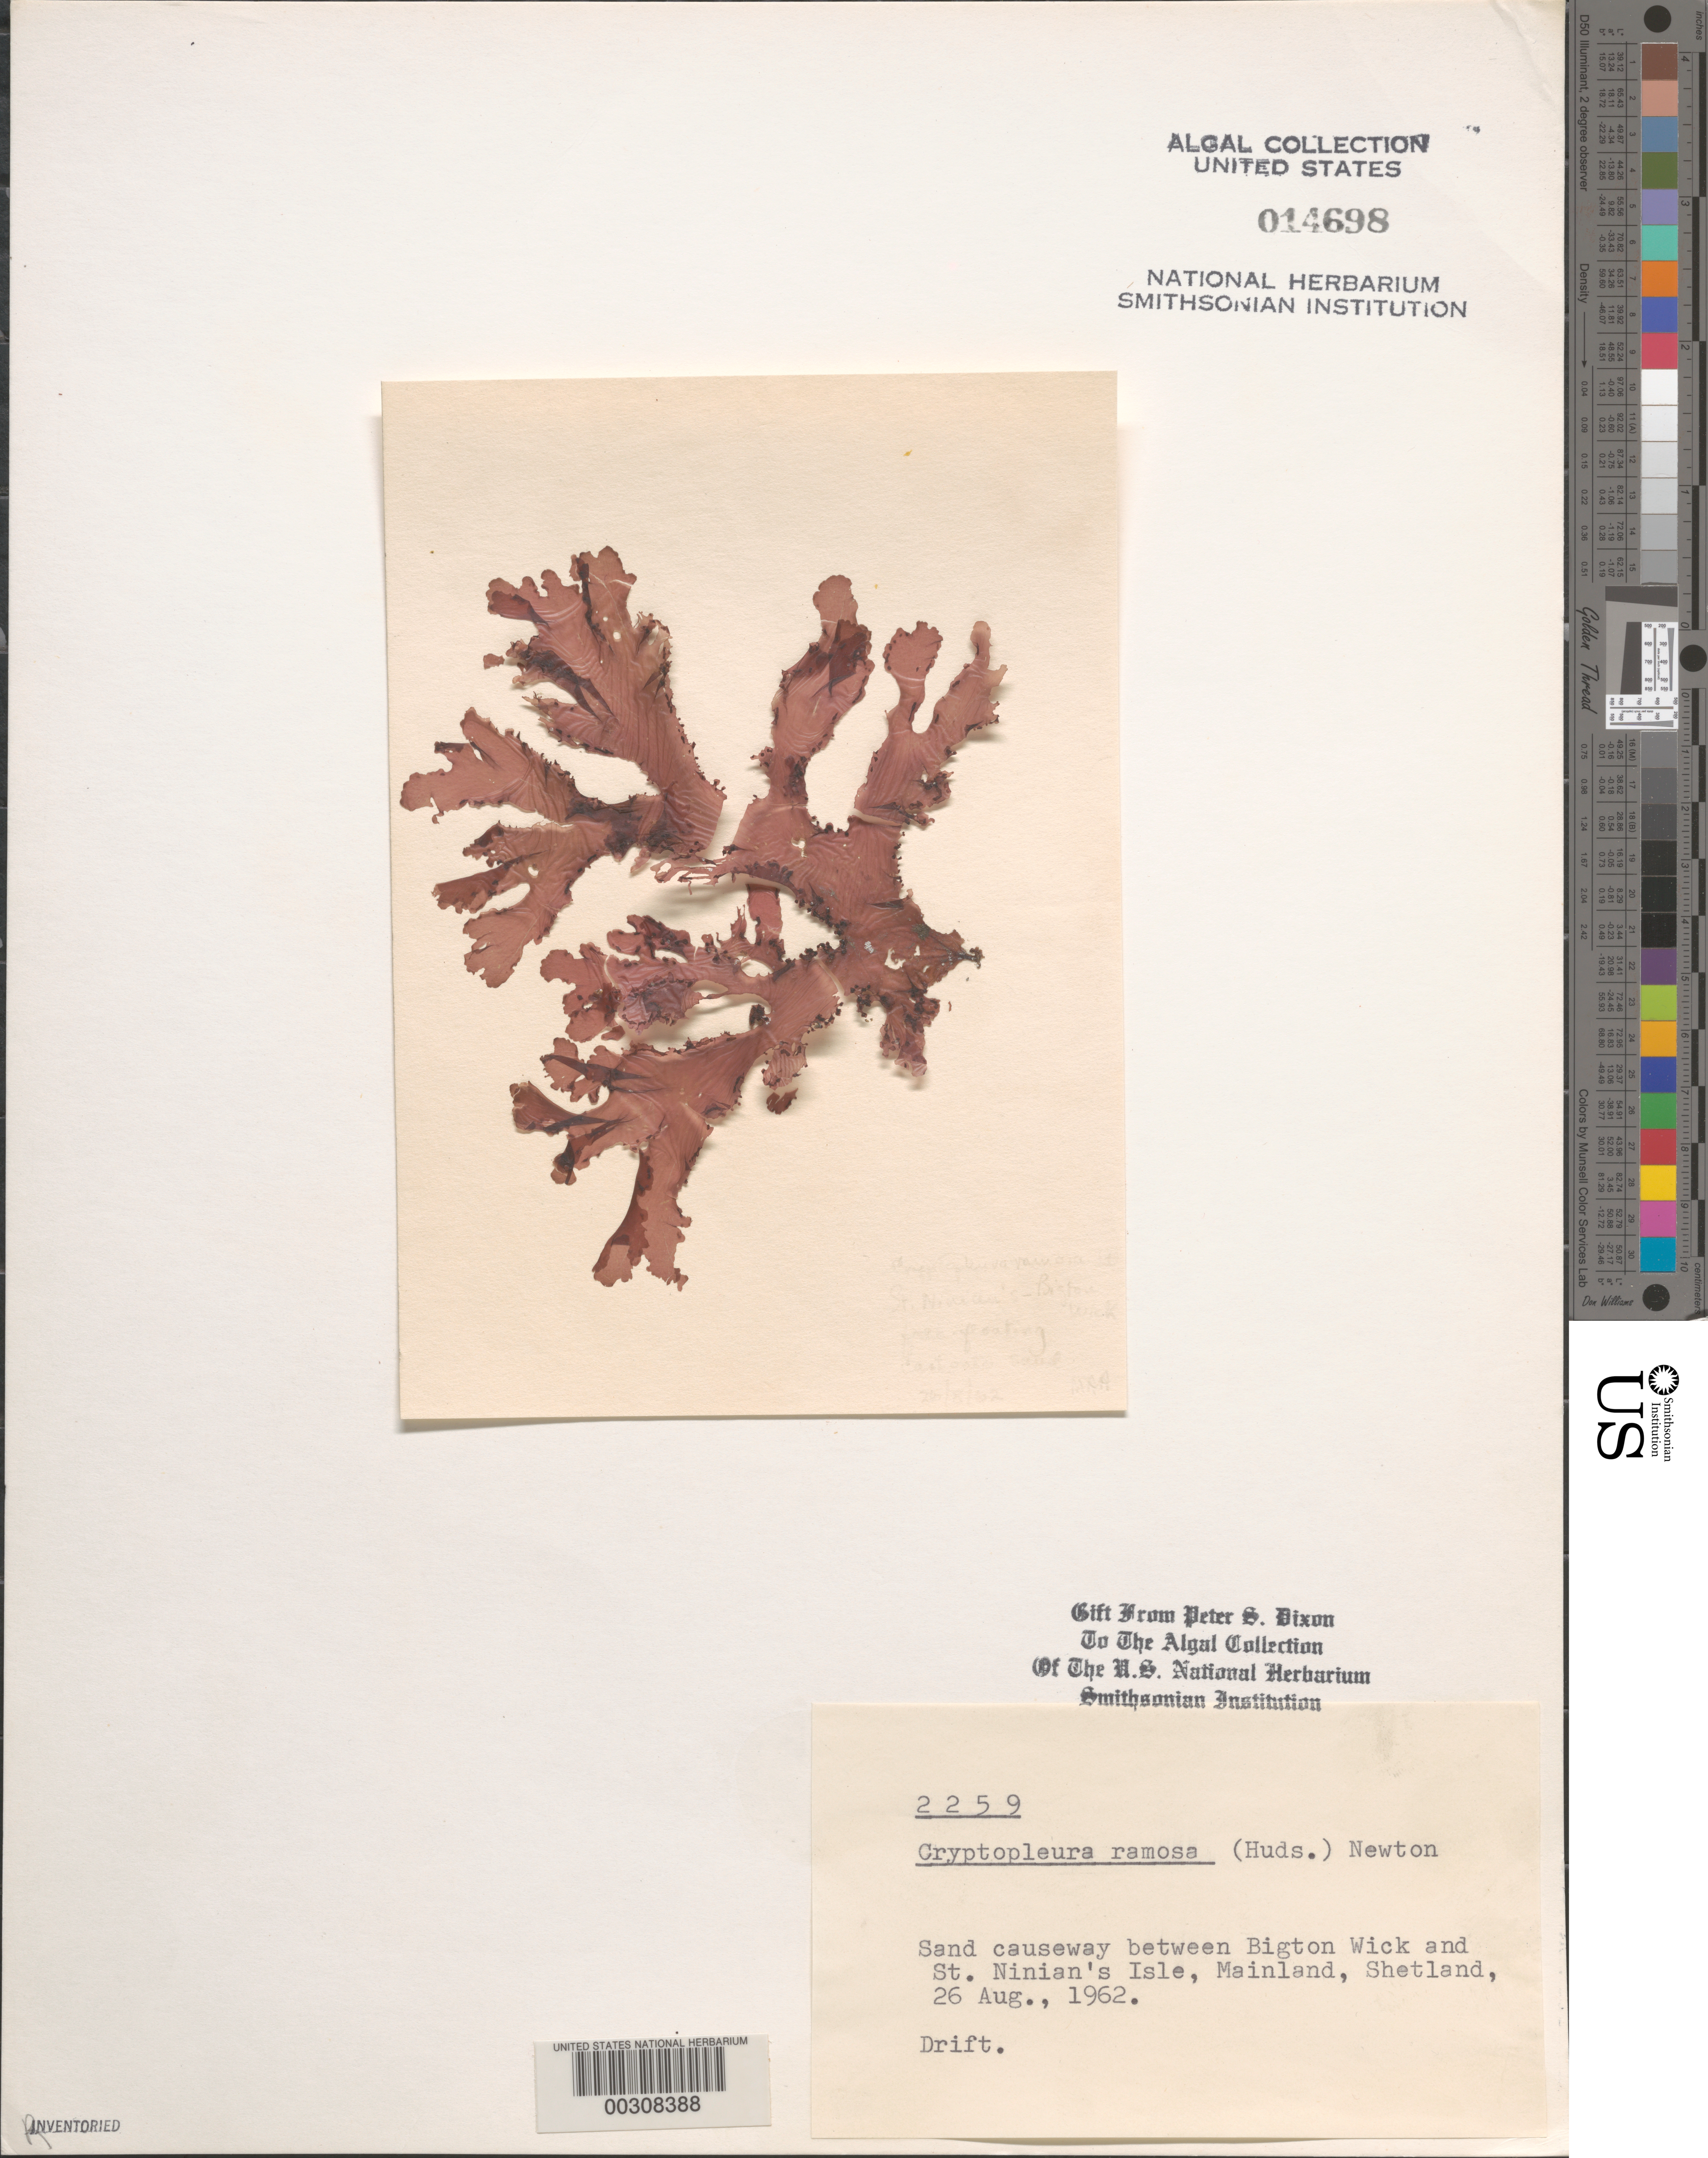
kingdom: Plantae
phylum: Rhodophyta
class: Florideophyceae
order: Ceramiales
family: Delesseriaceae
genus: Cryptopleura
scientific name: Cryptopleura ramosa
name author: (Huds.) L.M. Newton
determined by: Dixon, P. S.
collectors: P. S. Dixon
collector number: PSD 2259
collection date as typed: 26 Aug 1962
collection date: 1962-08-26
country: United Kingdom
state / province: Scotland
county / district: Shetland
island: Mainland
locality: Between Bigton Wick and St. Ninian's Isle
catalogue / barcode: US 14698